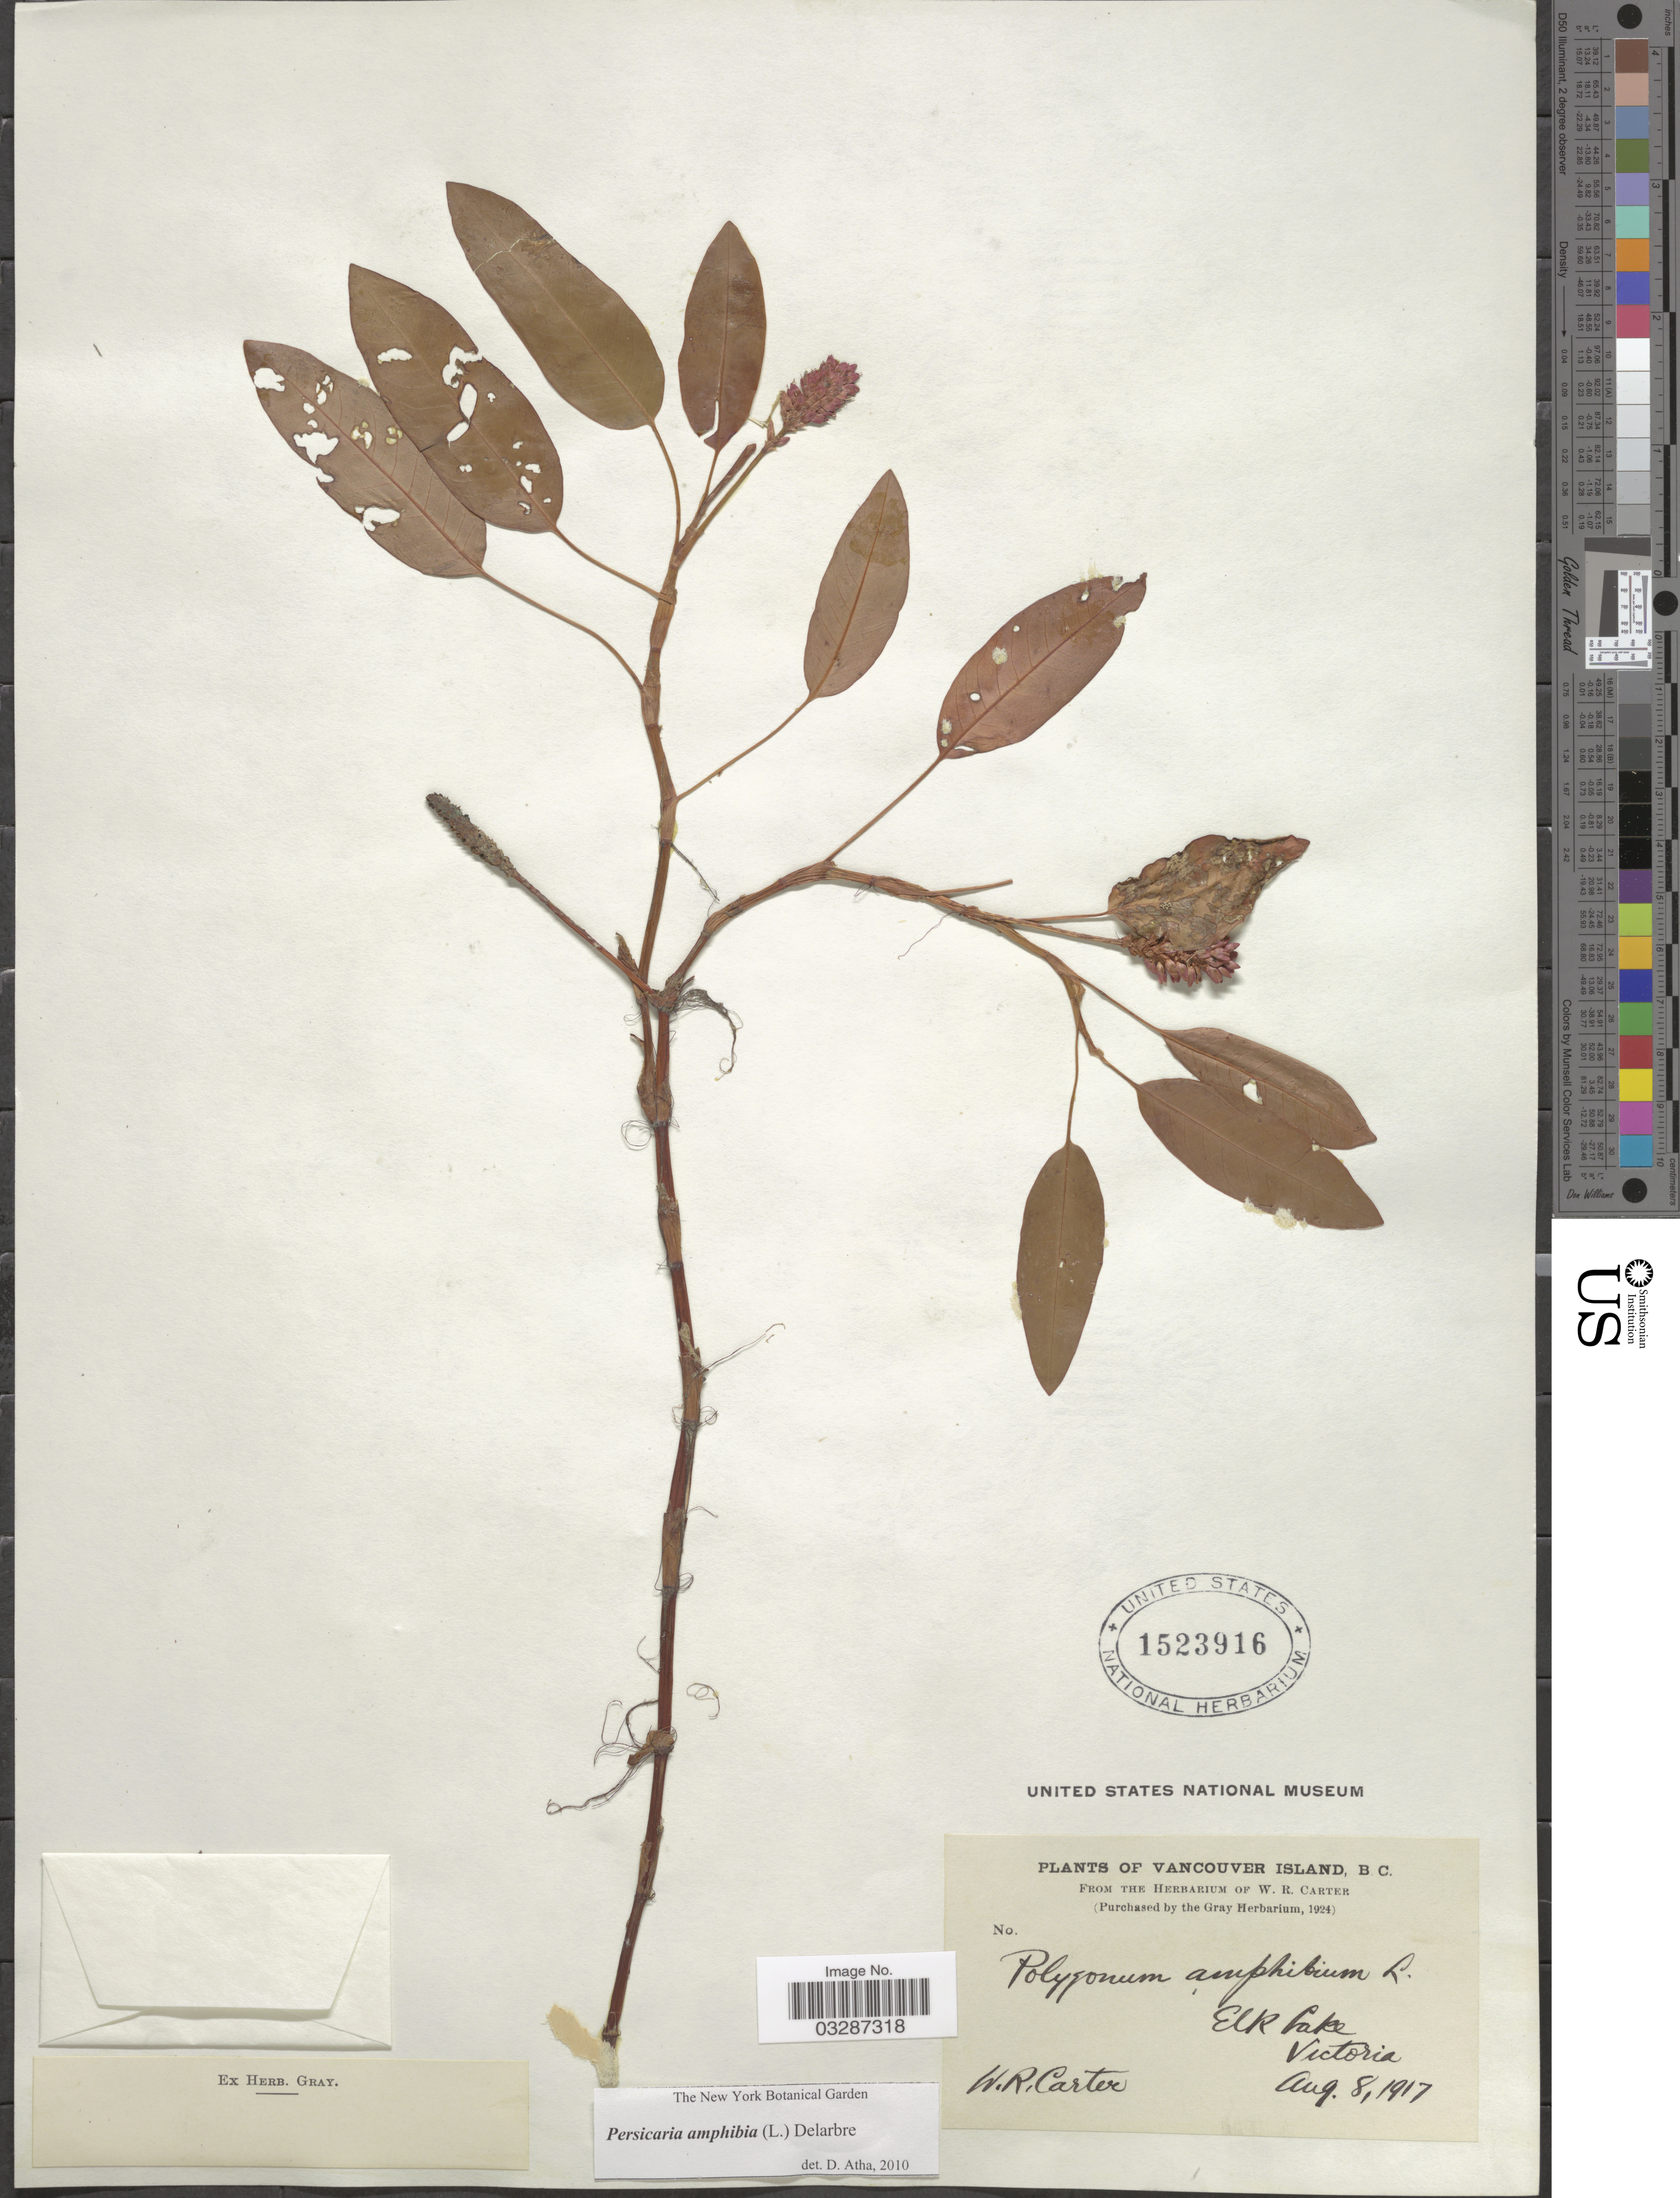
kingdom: Plantae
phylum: Tracheophyta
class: Magnoliopsida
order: Caryophyllales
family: Polygonaceae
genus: Persicaria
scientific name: Persicaria amphibia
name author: (L.) Delarbre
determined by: Atha, D. E.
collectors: W. R. Carter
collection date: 1917-08-08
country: Canada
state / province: British Columbia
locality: Vancouver Island. Elk Lake. Victoria.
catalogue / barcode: US 1523916